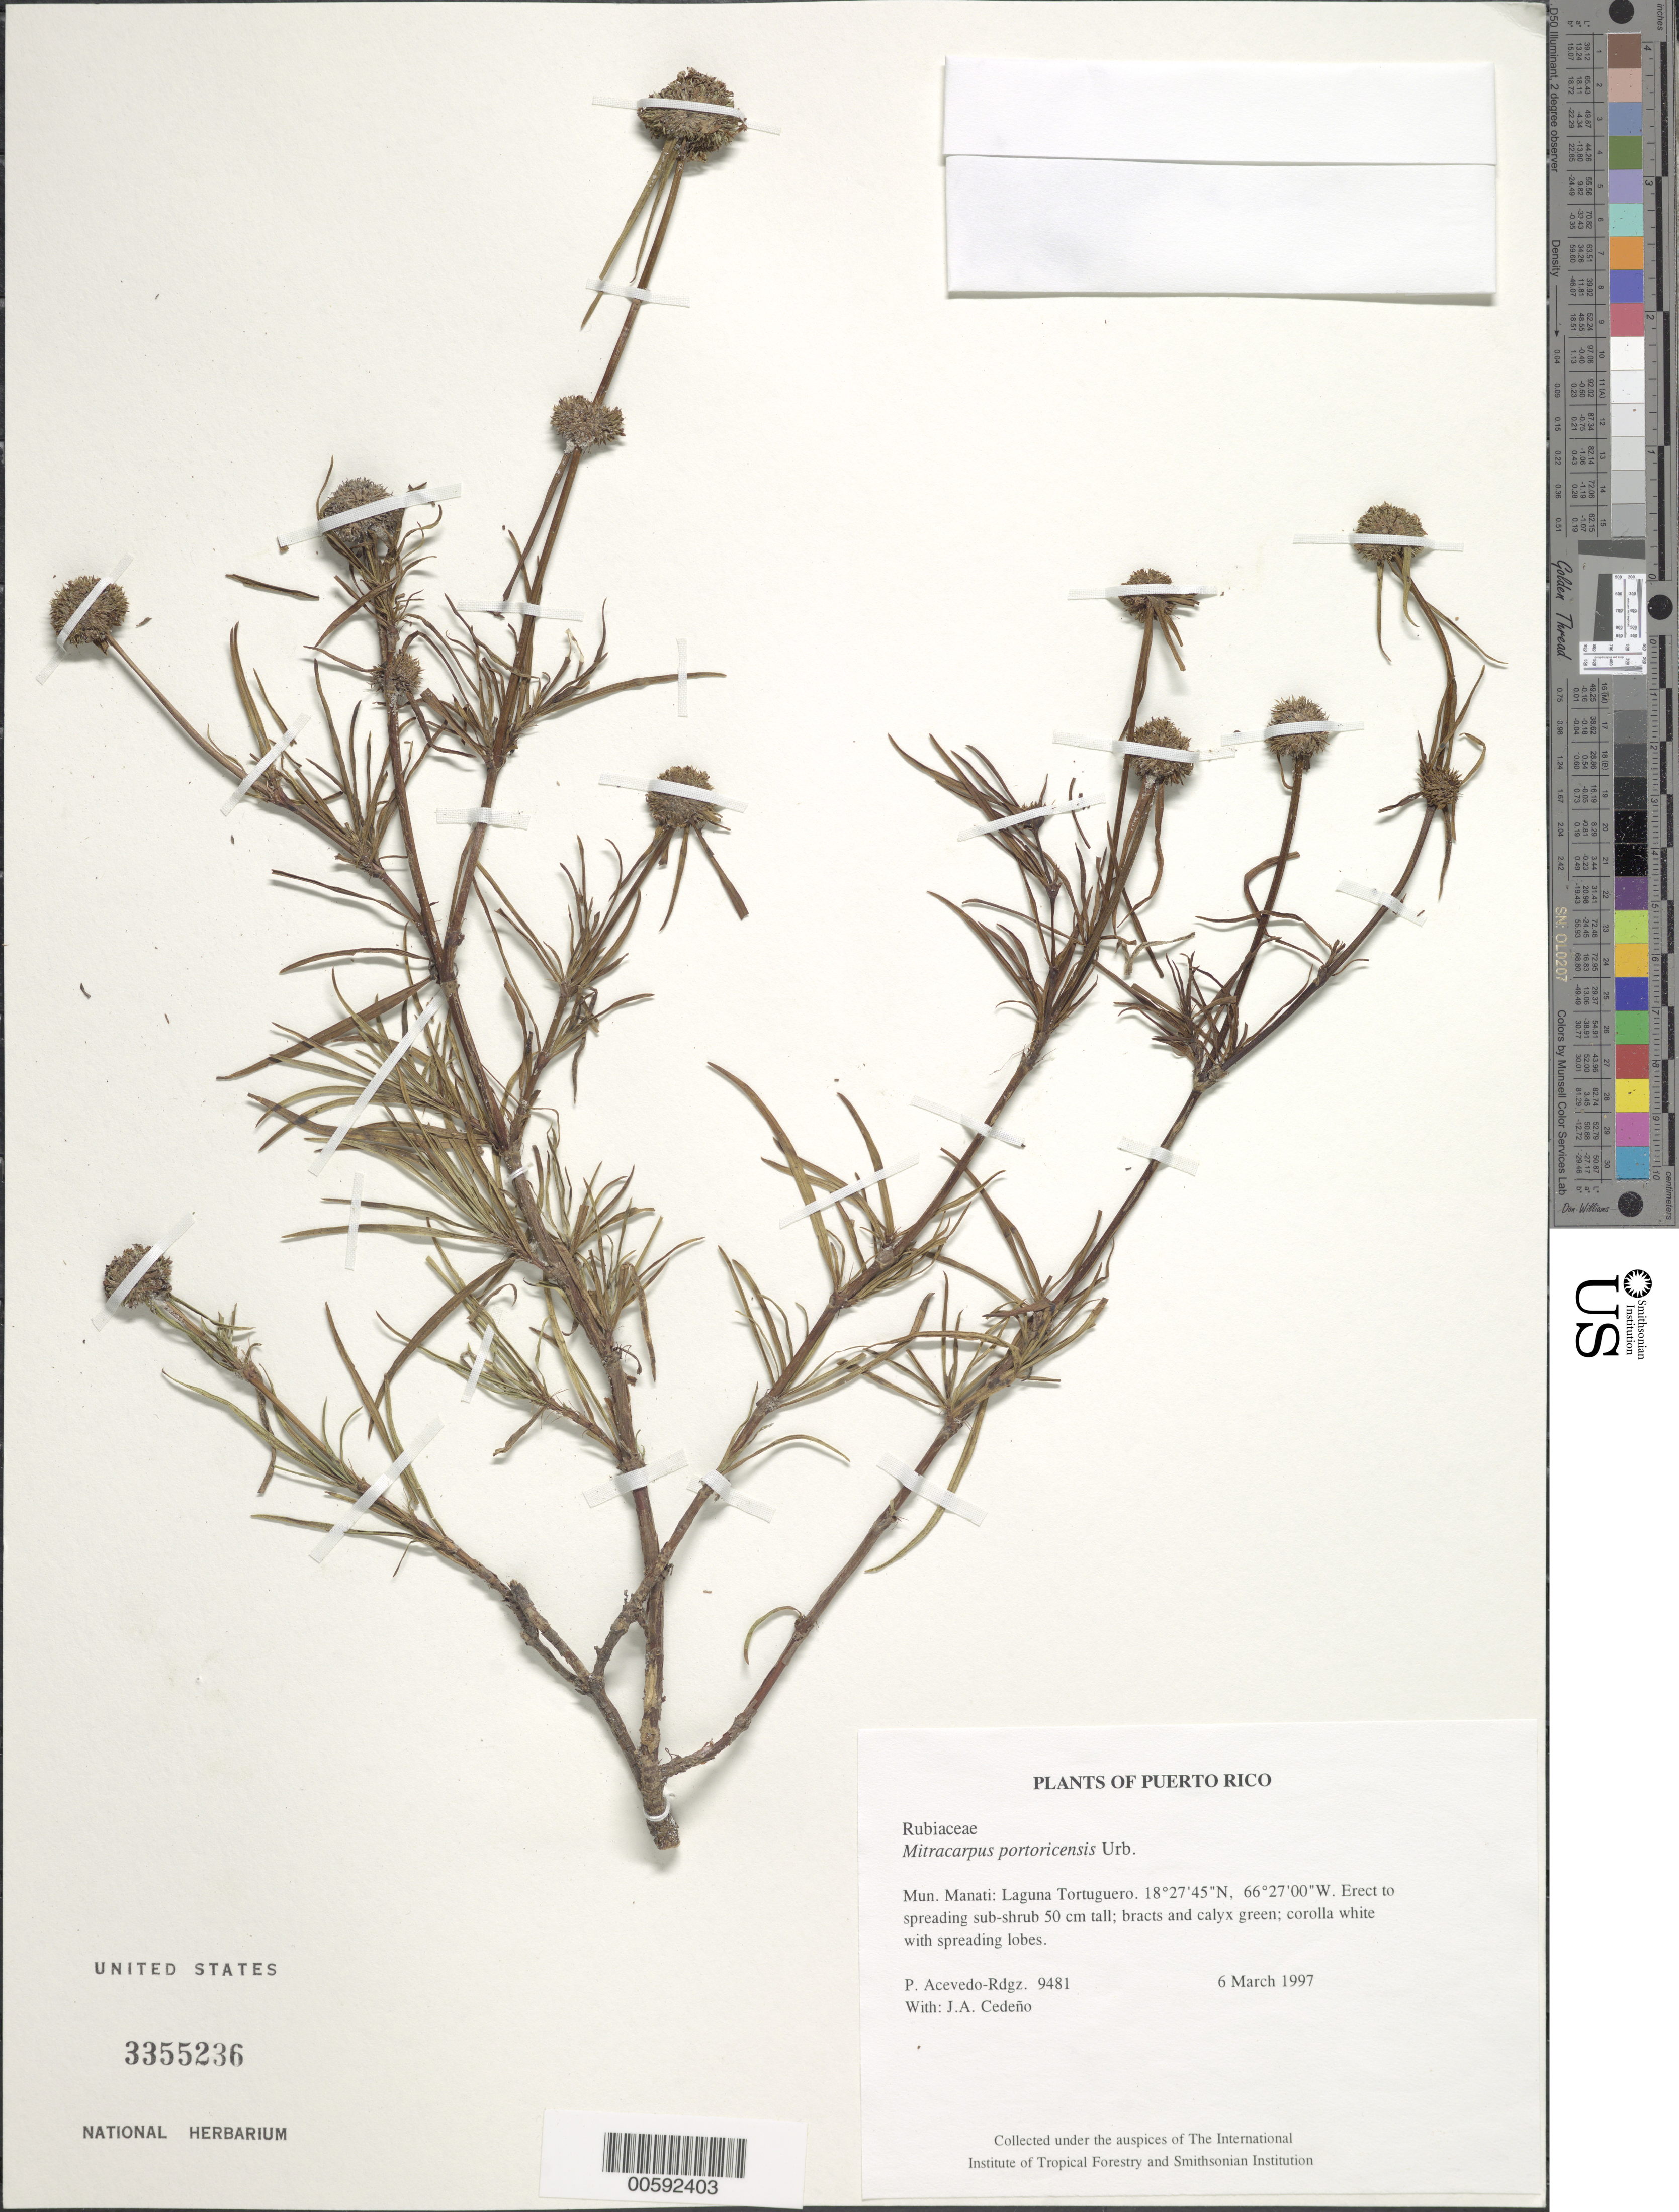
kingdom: Plantae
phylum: Tracheophyta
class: Magnoliopsida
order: Gentianales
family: Rubiaceae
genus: Mitracarpus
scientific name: Mitracarpus portoricensis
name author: (Urb.) Urb.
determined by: Acevedo-Rodríguez, P., (BOT), Smithsonian Institution - National Museum of Natural History (UNITED STATES)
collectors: P. Acevedo-Rodr. & J. A. Cedeño M.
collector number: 9481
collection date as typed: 06 Mar 1997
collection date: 1997-03-06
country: Puerto Rico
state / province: Manatí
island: Puerto Rico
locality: Manatí: Laguna Tortuguero.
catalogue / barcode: US 3355236